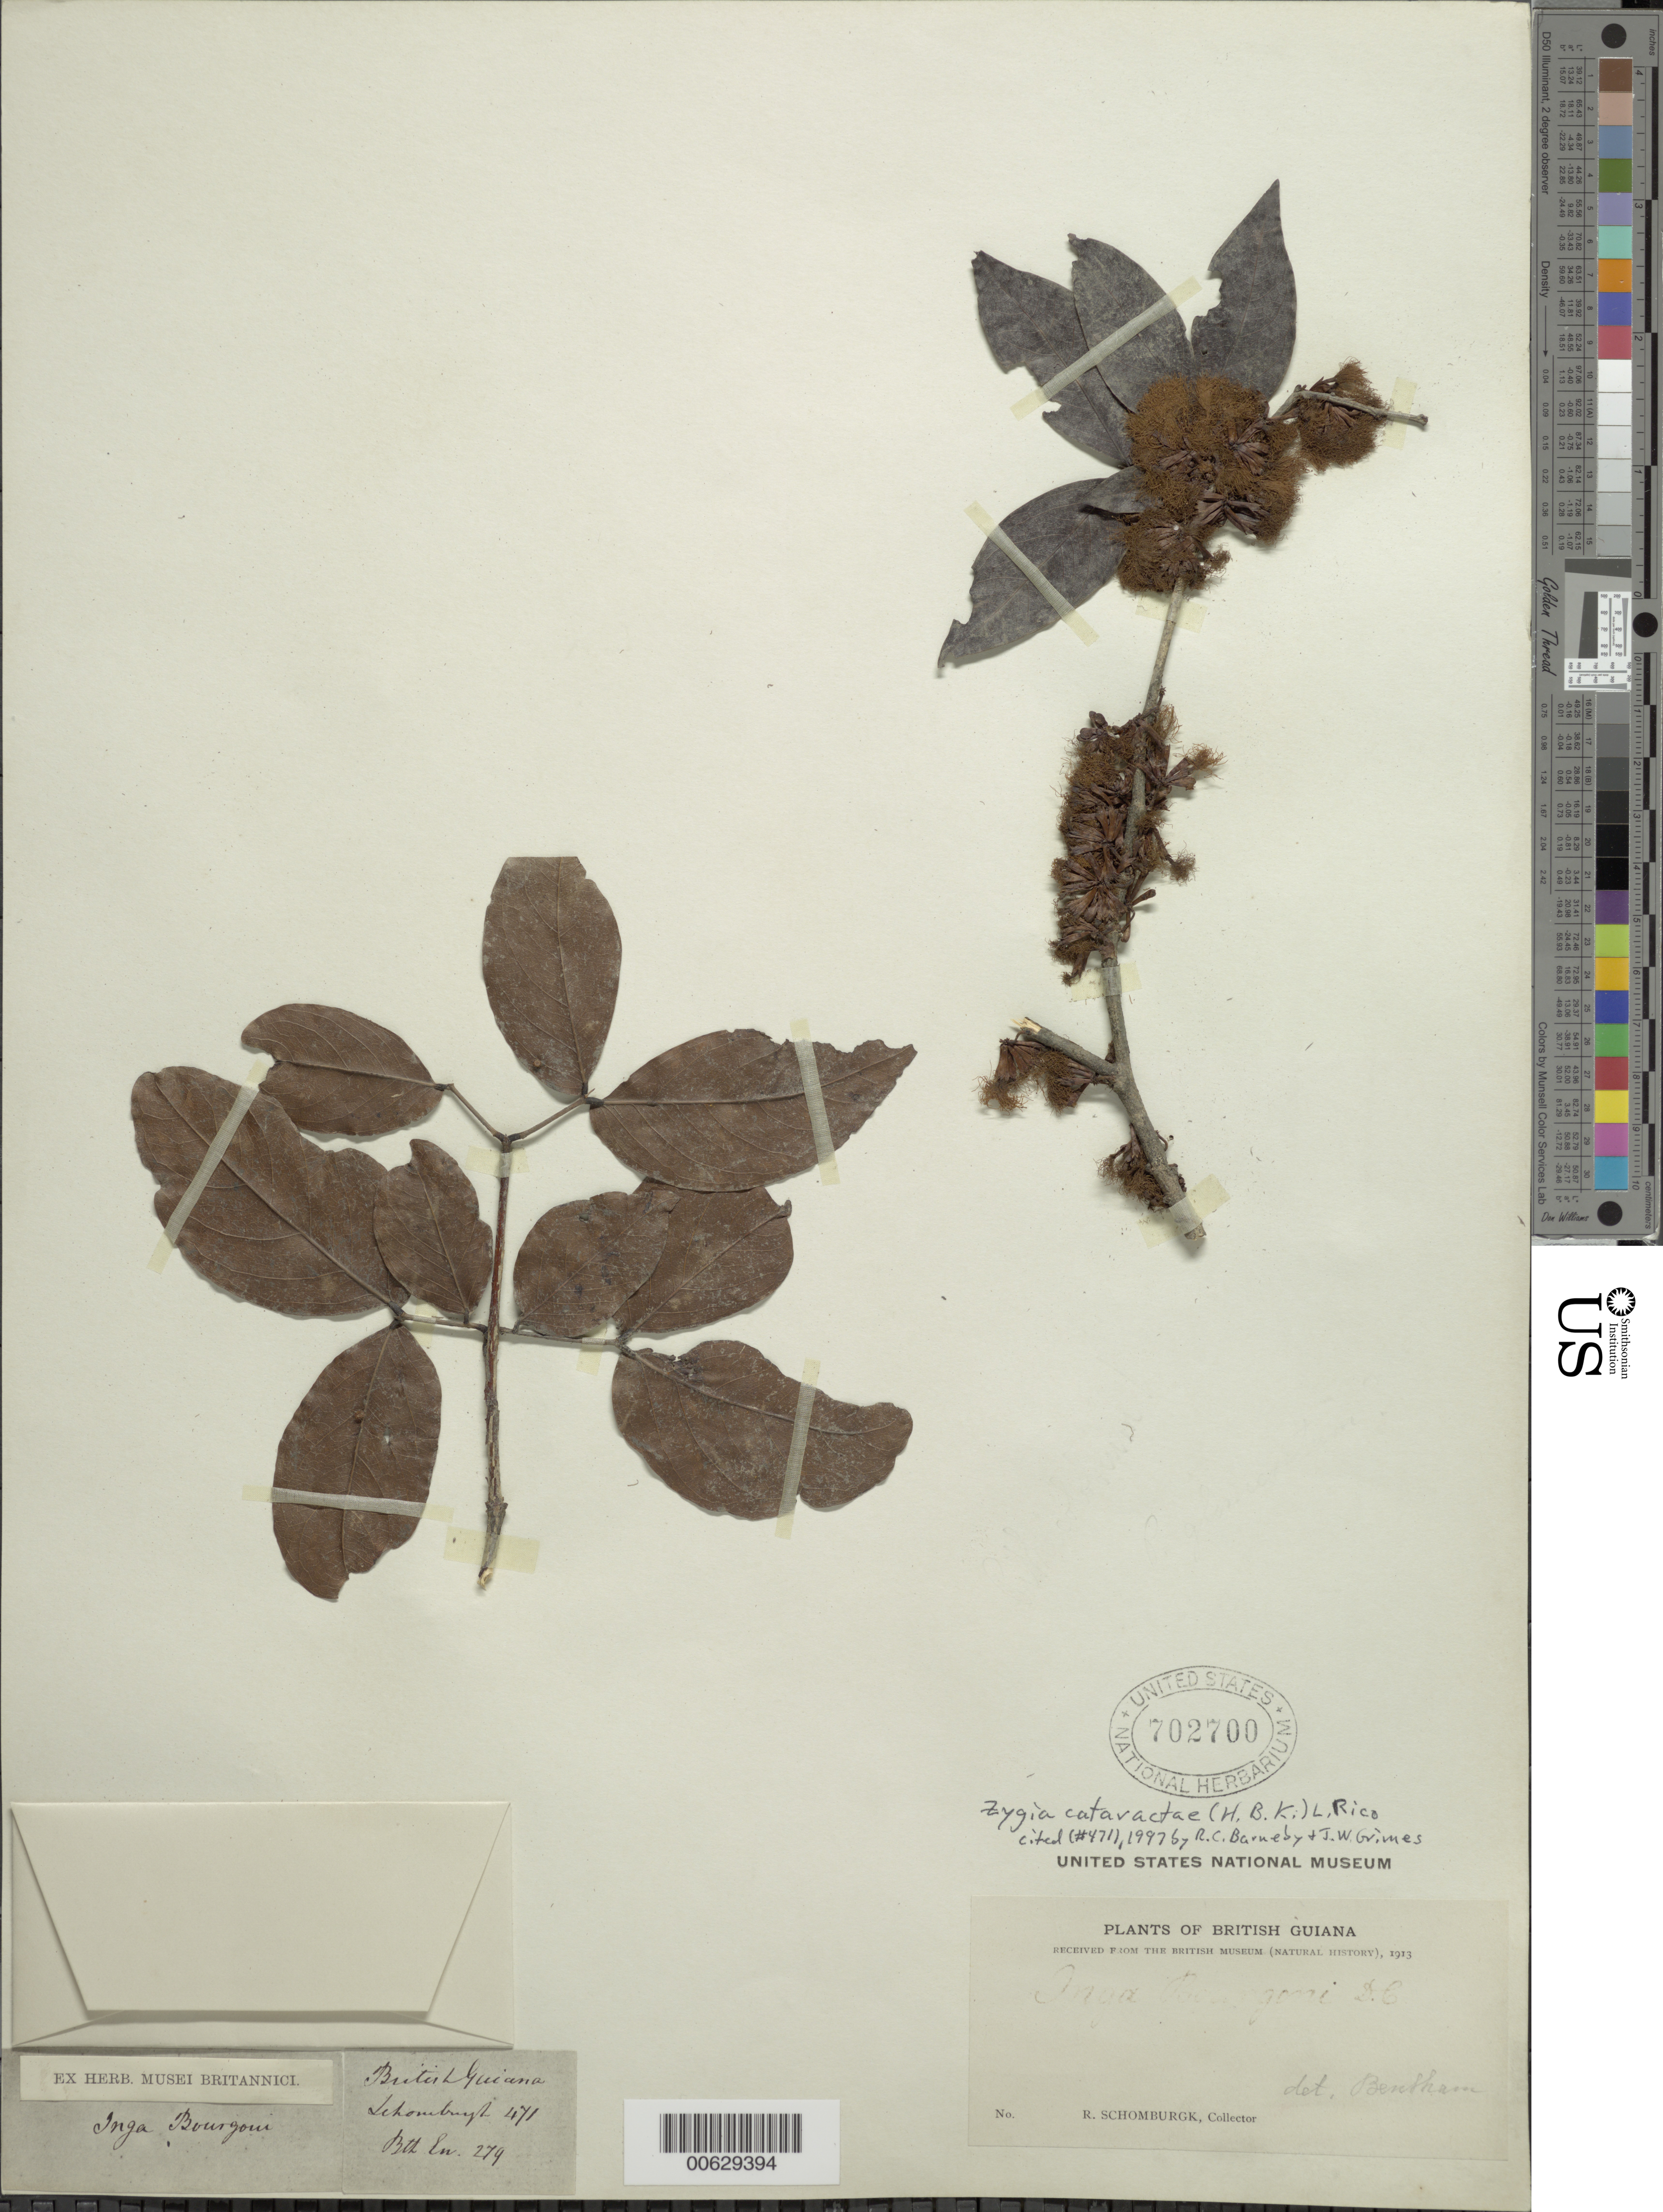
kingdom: Plantae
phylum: Tracheophyta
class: Magnoliopsida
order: Fabales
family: Fabaceae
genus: Zygia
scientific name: Zygia cataractae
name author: (Kunth) L. Rico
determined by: Barneby, R. C.; Grimes, J. W.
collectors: R. H. Schomburgk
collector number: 471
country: Guyana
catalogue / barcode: US 702700